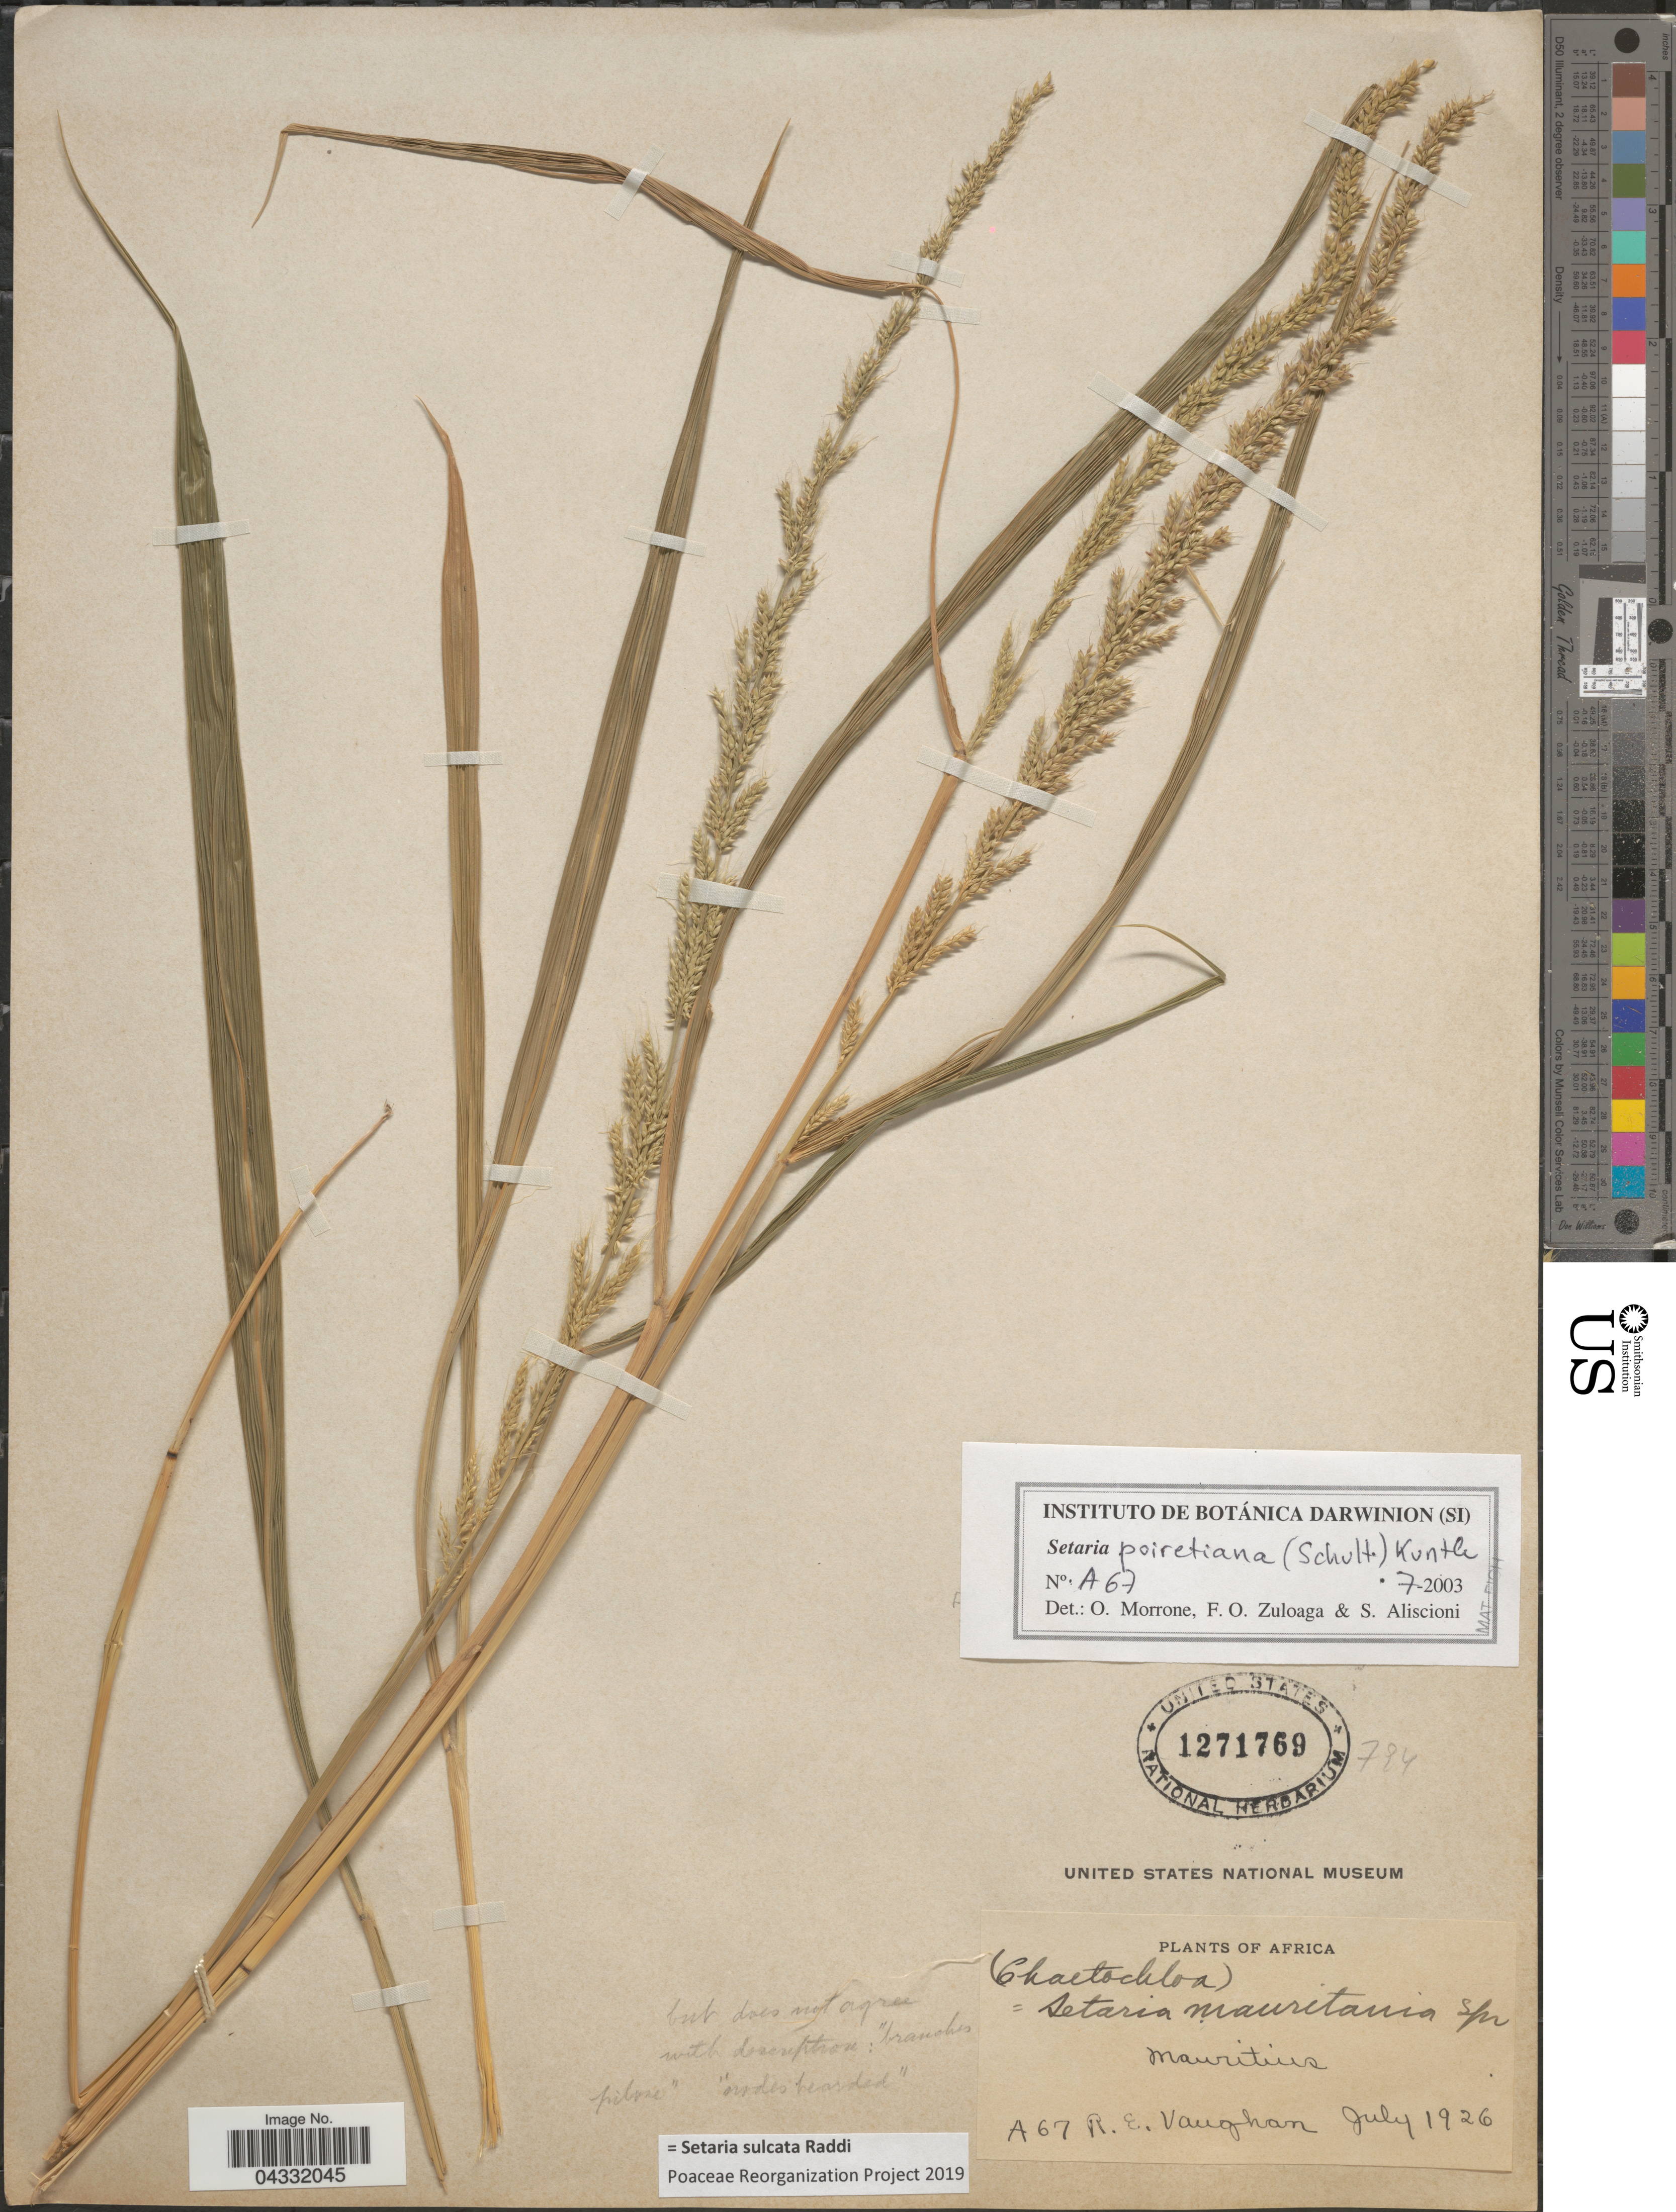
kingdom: Plantae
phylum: Tracheophyta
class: Liliopsida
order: Poales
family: Poaceae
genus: Setaria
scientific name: Setaria sulcata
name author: Raddi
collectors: R. Vaughan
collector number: A67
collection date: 1926-07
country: Mauritius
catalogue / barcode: US 1271769